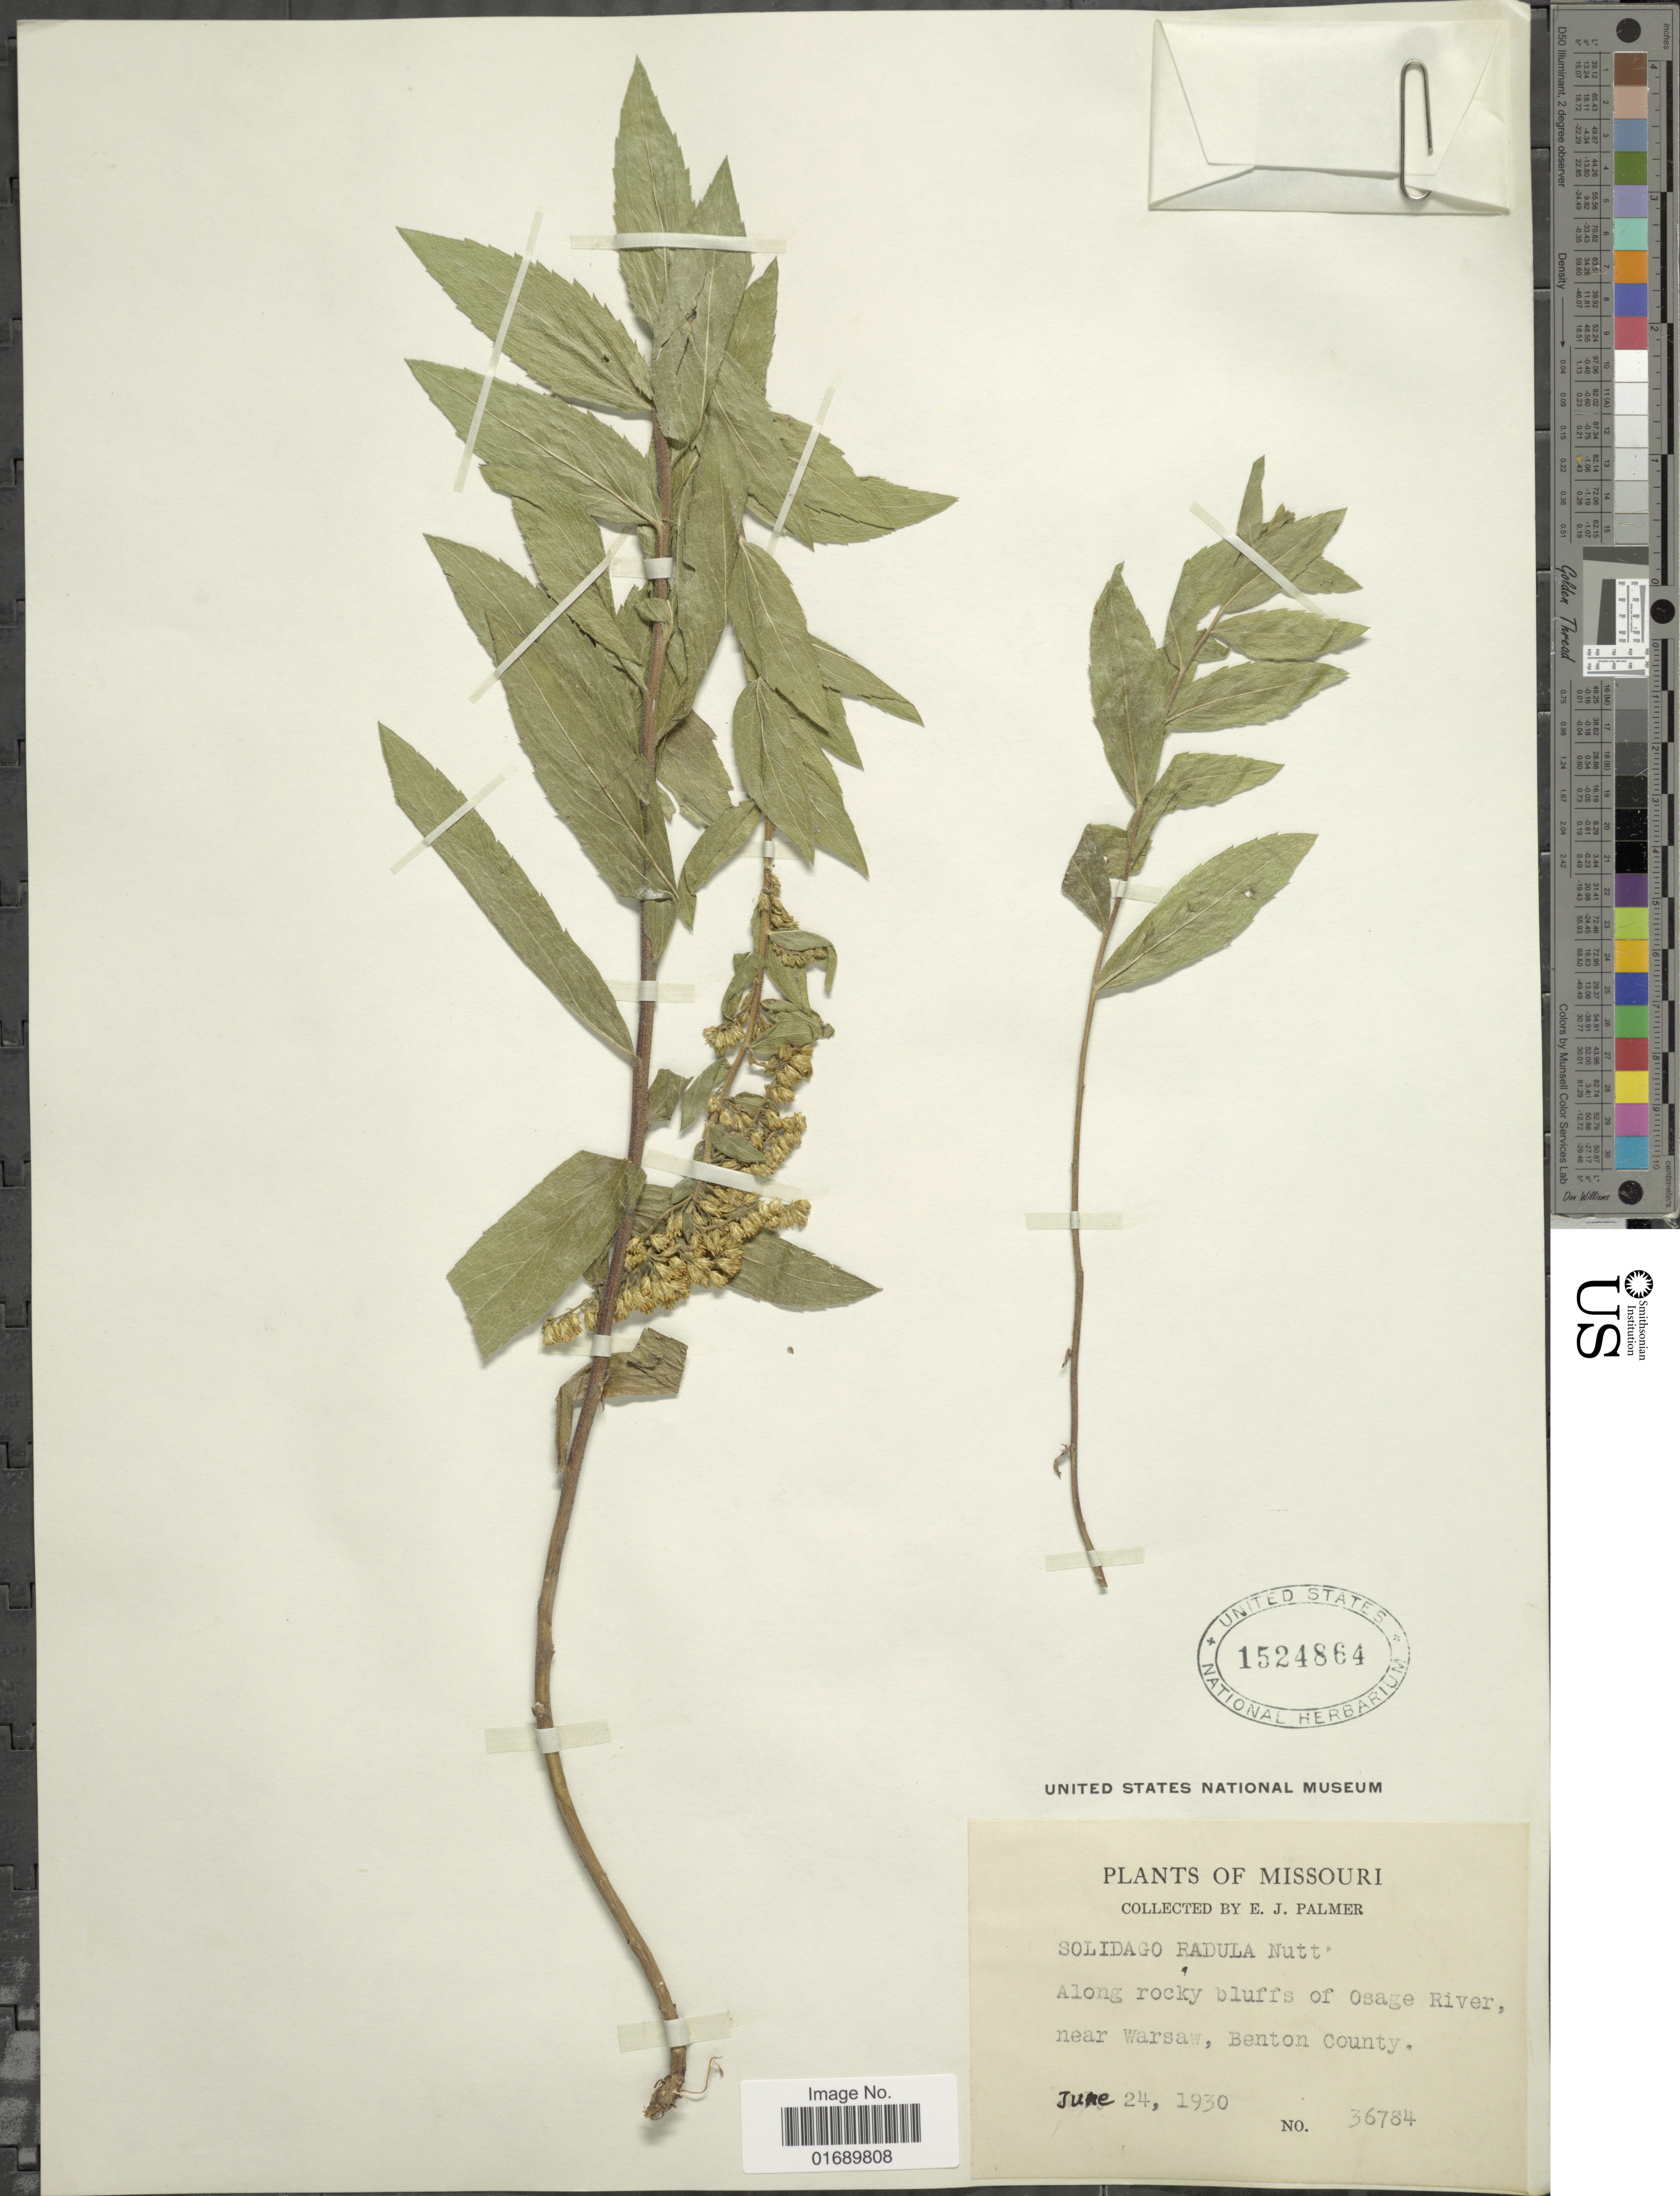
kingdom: Plantae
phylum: Tracheophyta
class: Magnoliopsida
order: Asterales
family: Asteraceae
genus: Solidago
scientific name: Solidago radula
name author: Nutt.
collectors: E. J. Palmer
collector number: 36784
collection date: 1930-06-24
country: United States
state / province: Missouri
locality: Along rocky bluffs of Osage River, near Warsaw, Benton County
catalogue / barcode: US 1524864